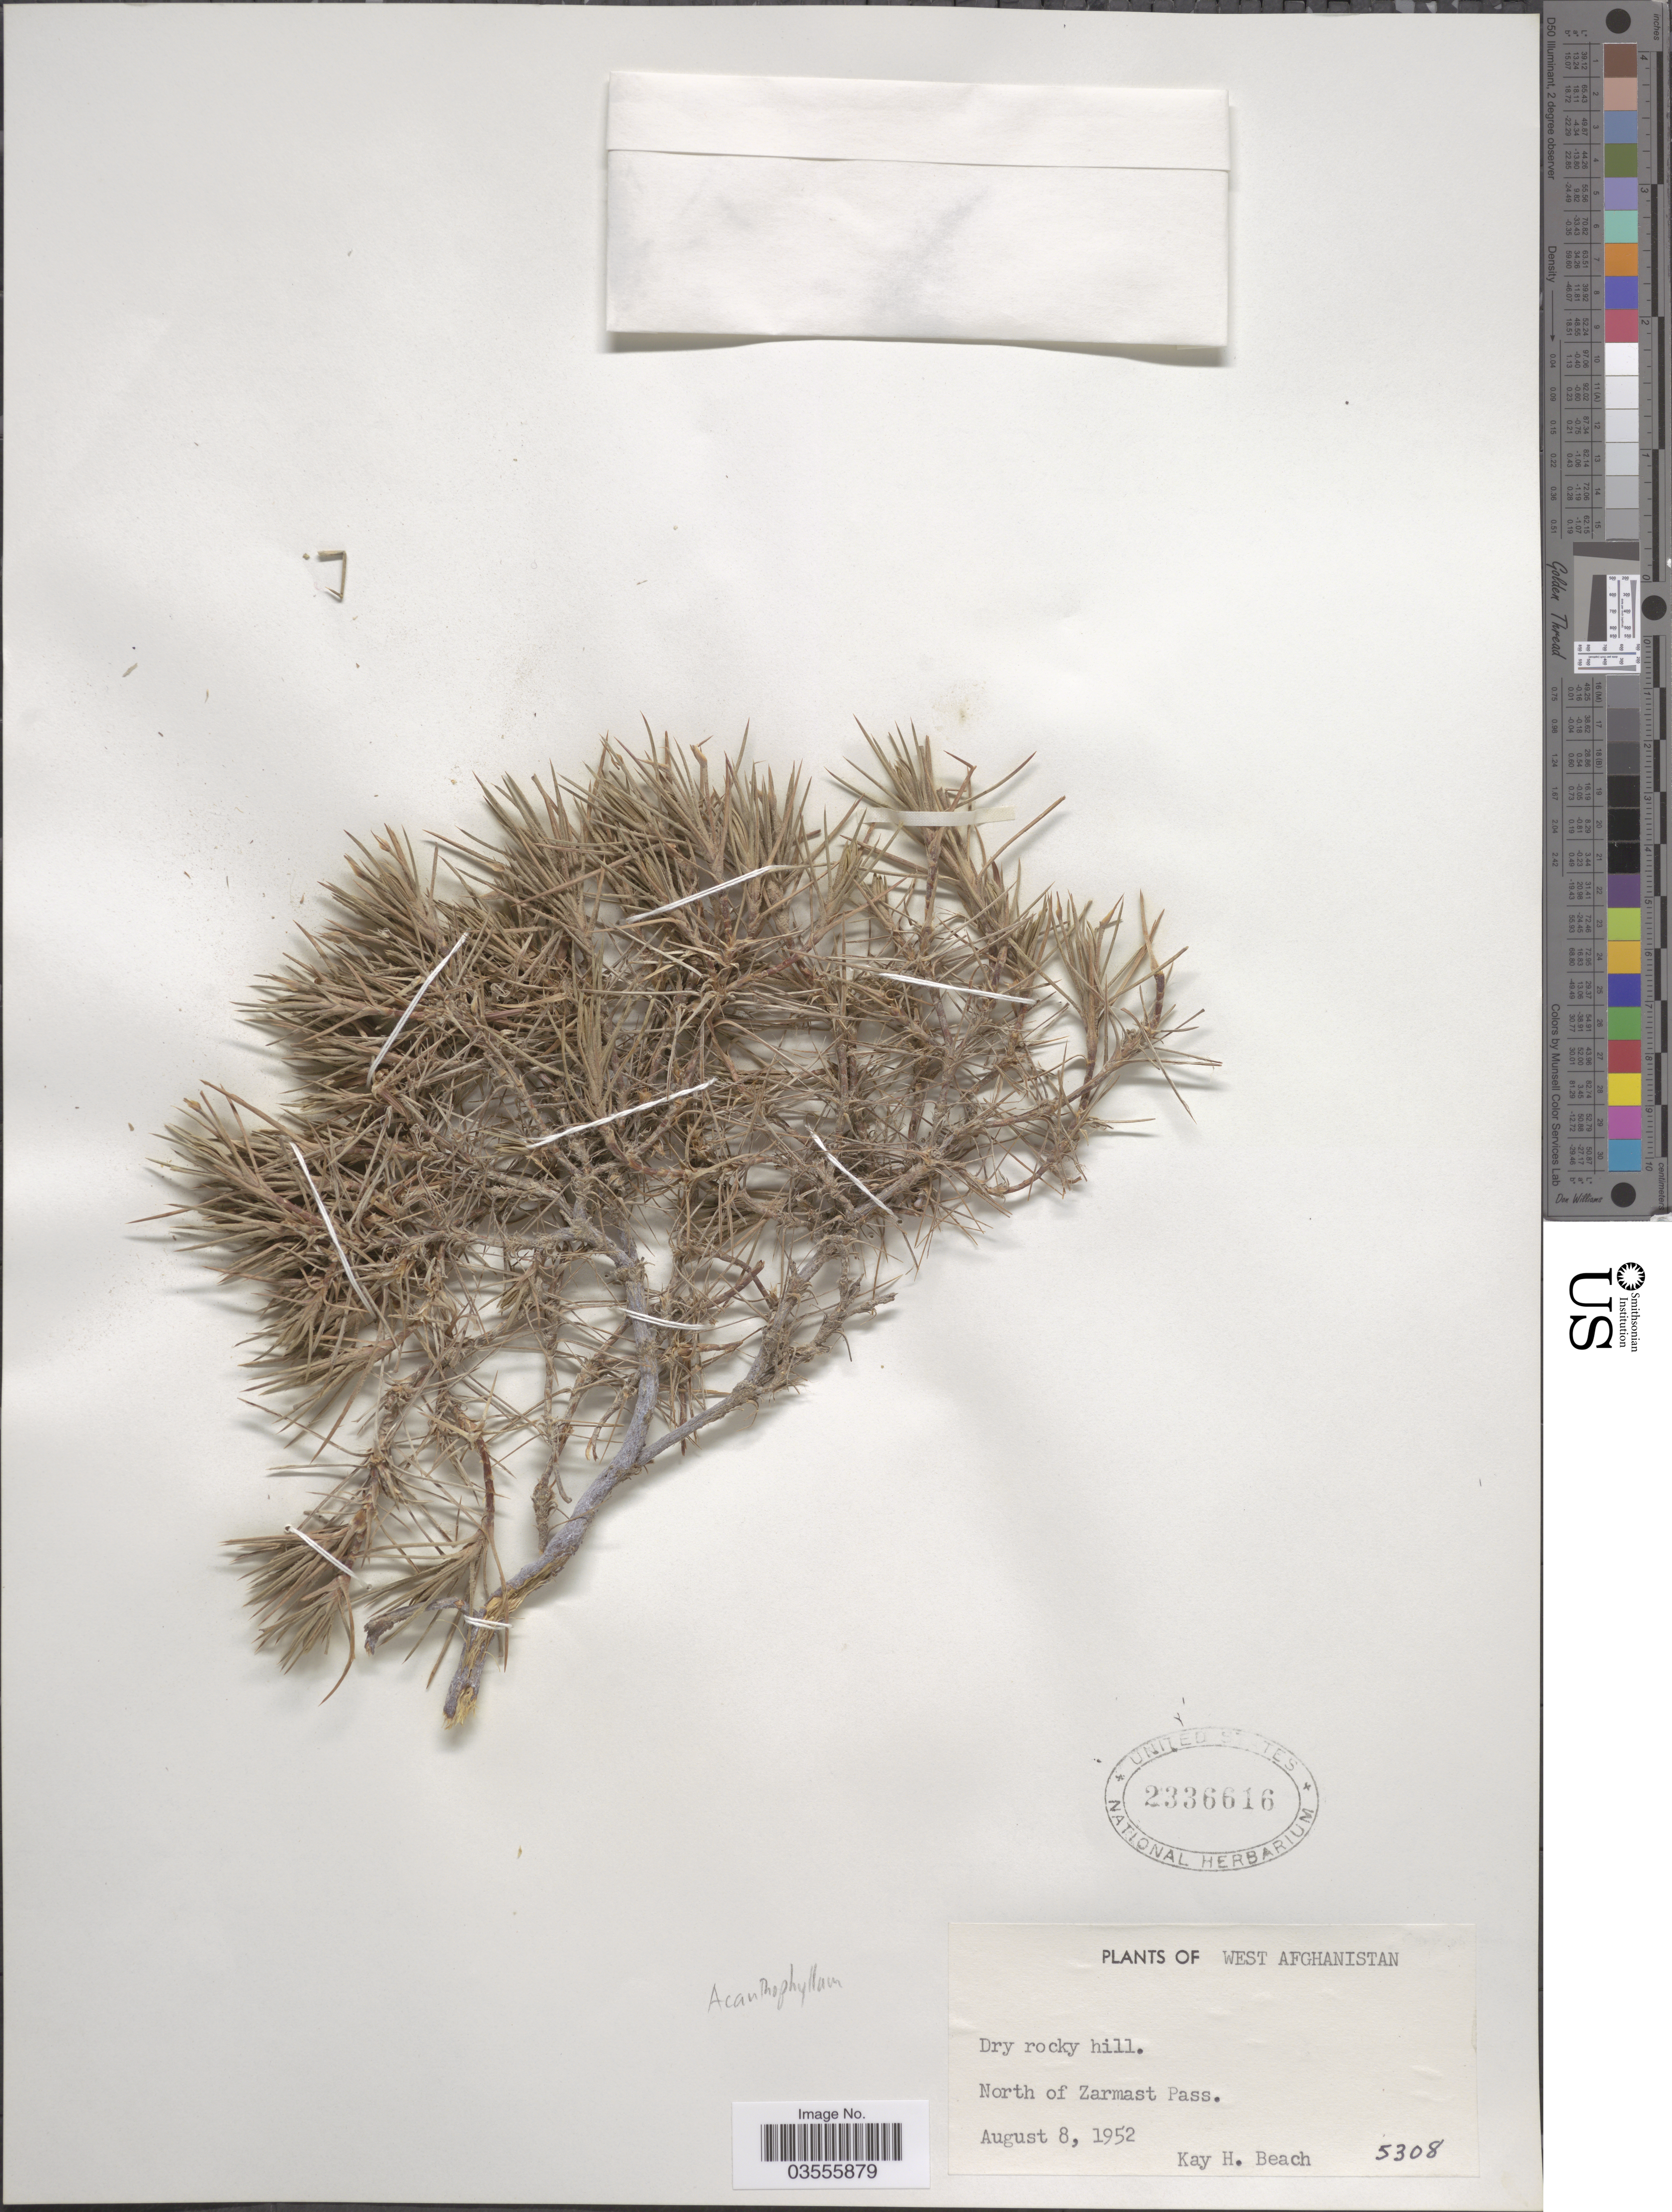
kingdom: Plantae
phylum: Tracheophyta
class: Magnoliopsida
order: Caryophyllales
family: Caryophyllaceae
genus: Acanthophyllum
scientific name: Acanthophyllum sp.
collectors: K. H. Beach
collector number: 5308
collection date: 1952-08-08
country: Afghanistan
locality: West Afghanistan. North of Zarmast Pass.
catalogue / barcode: US 2336616